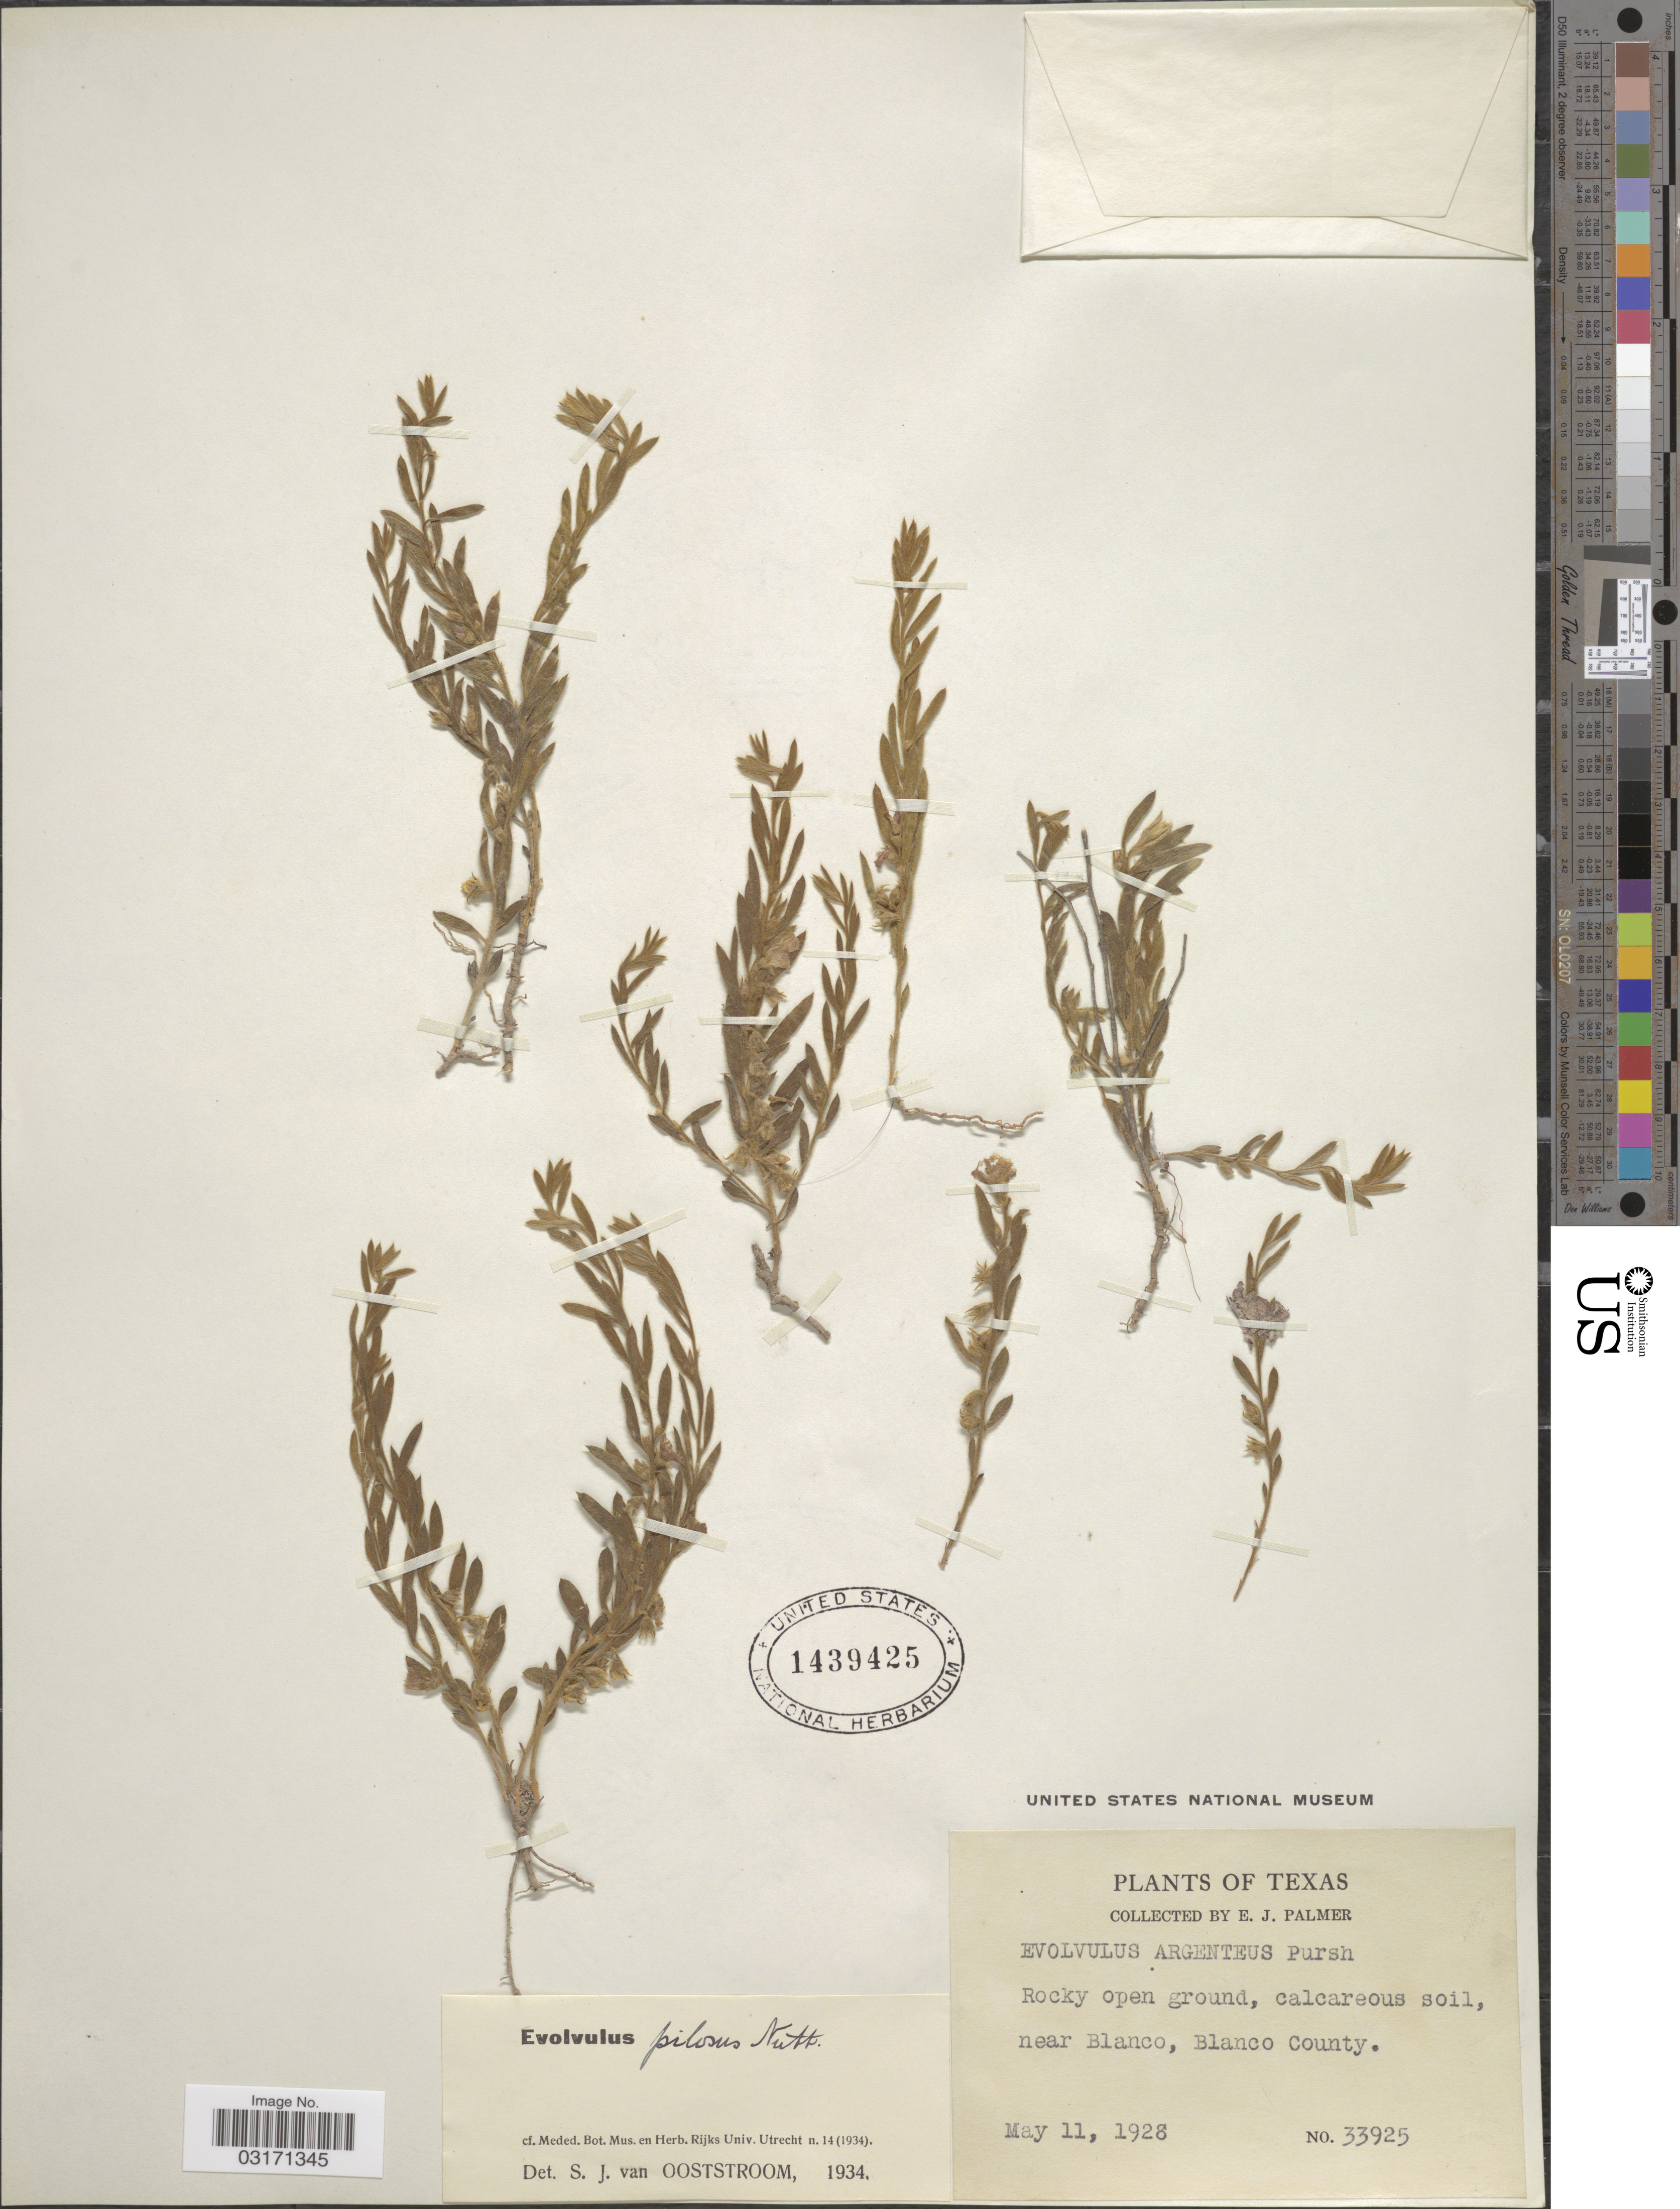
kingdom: Plantae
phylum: Tracheophyta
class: Magnoliopsida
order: Solanales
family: Convolvulaceae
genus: Evolvulus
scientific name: Evolvulus pilosus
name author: Roxb.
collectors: E. J. Palmer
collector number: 33925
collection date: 1928-05-11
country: United States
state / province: Texas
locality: Near Blanco, Blanco County.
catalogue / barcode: US 1439425